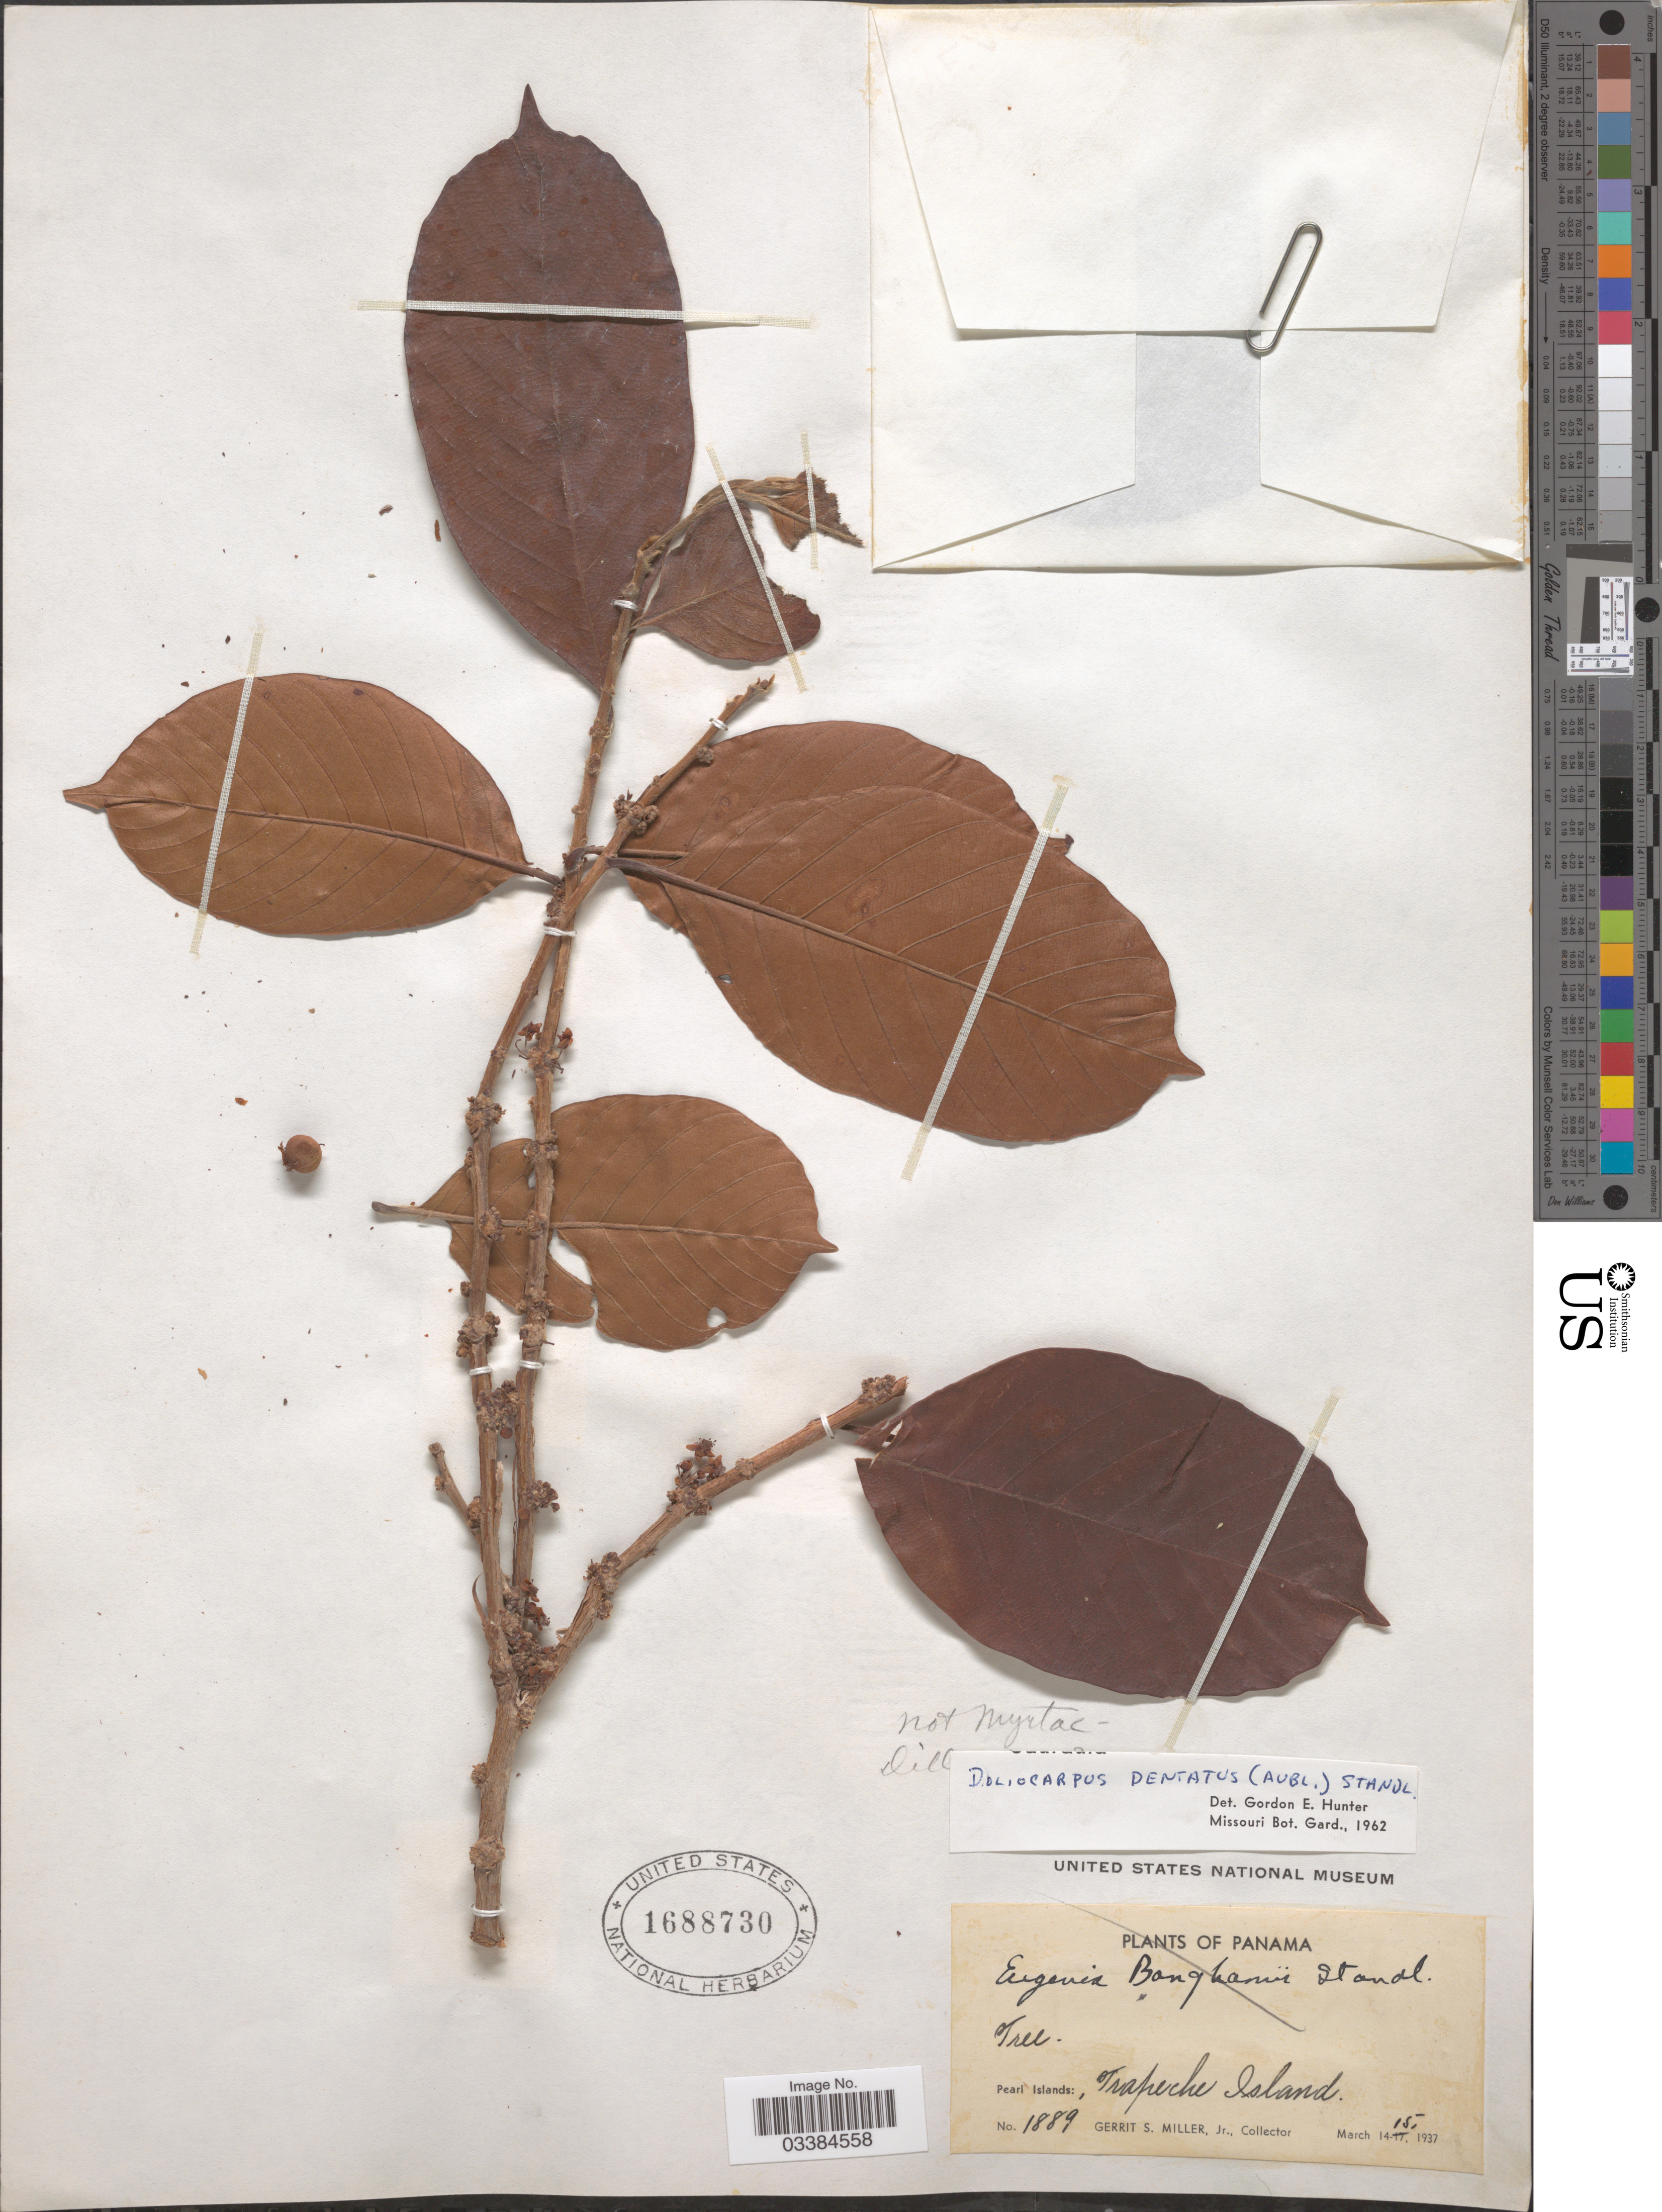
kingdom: Plantae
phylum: Tracheophyta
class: Magnoliopsida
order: Dilleniales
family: Dilleniaceae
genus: Doliocarpus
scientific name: Doliocarpus dentatus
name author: (Aubl.) Standl.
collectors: G. S. Miller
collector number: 1889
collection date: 1937-03-14/1937-03-15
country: Panama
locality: Pearl Islands: Trapeche Island.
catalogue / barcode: US 1688730